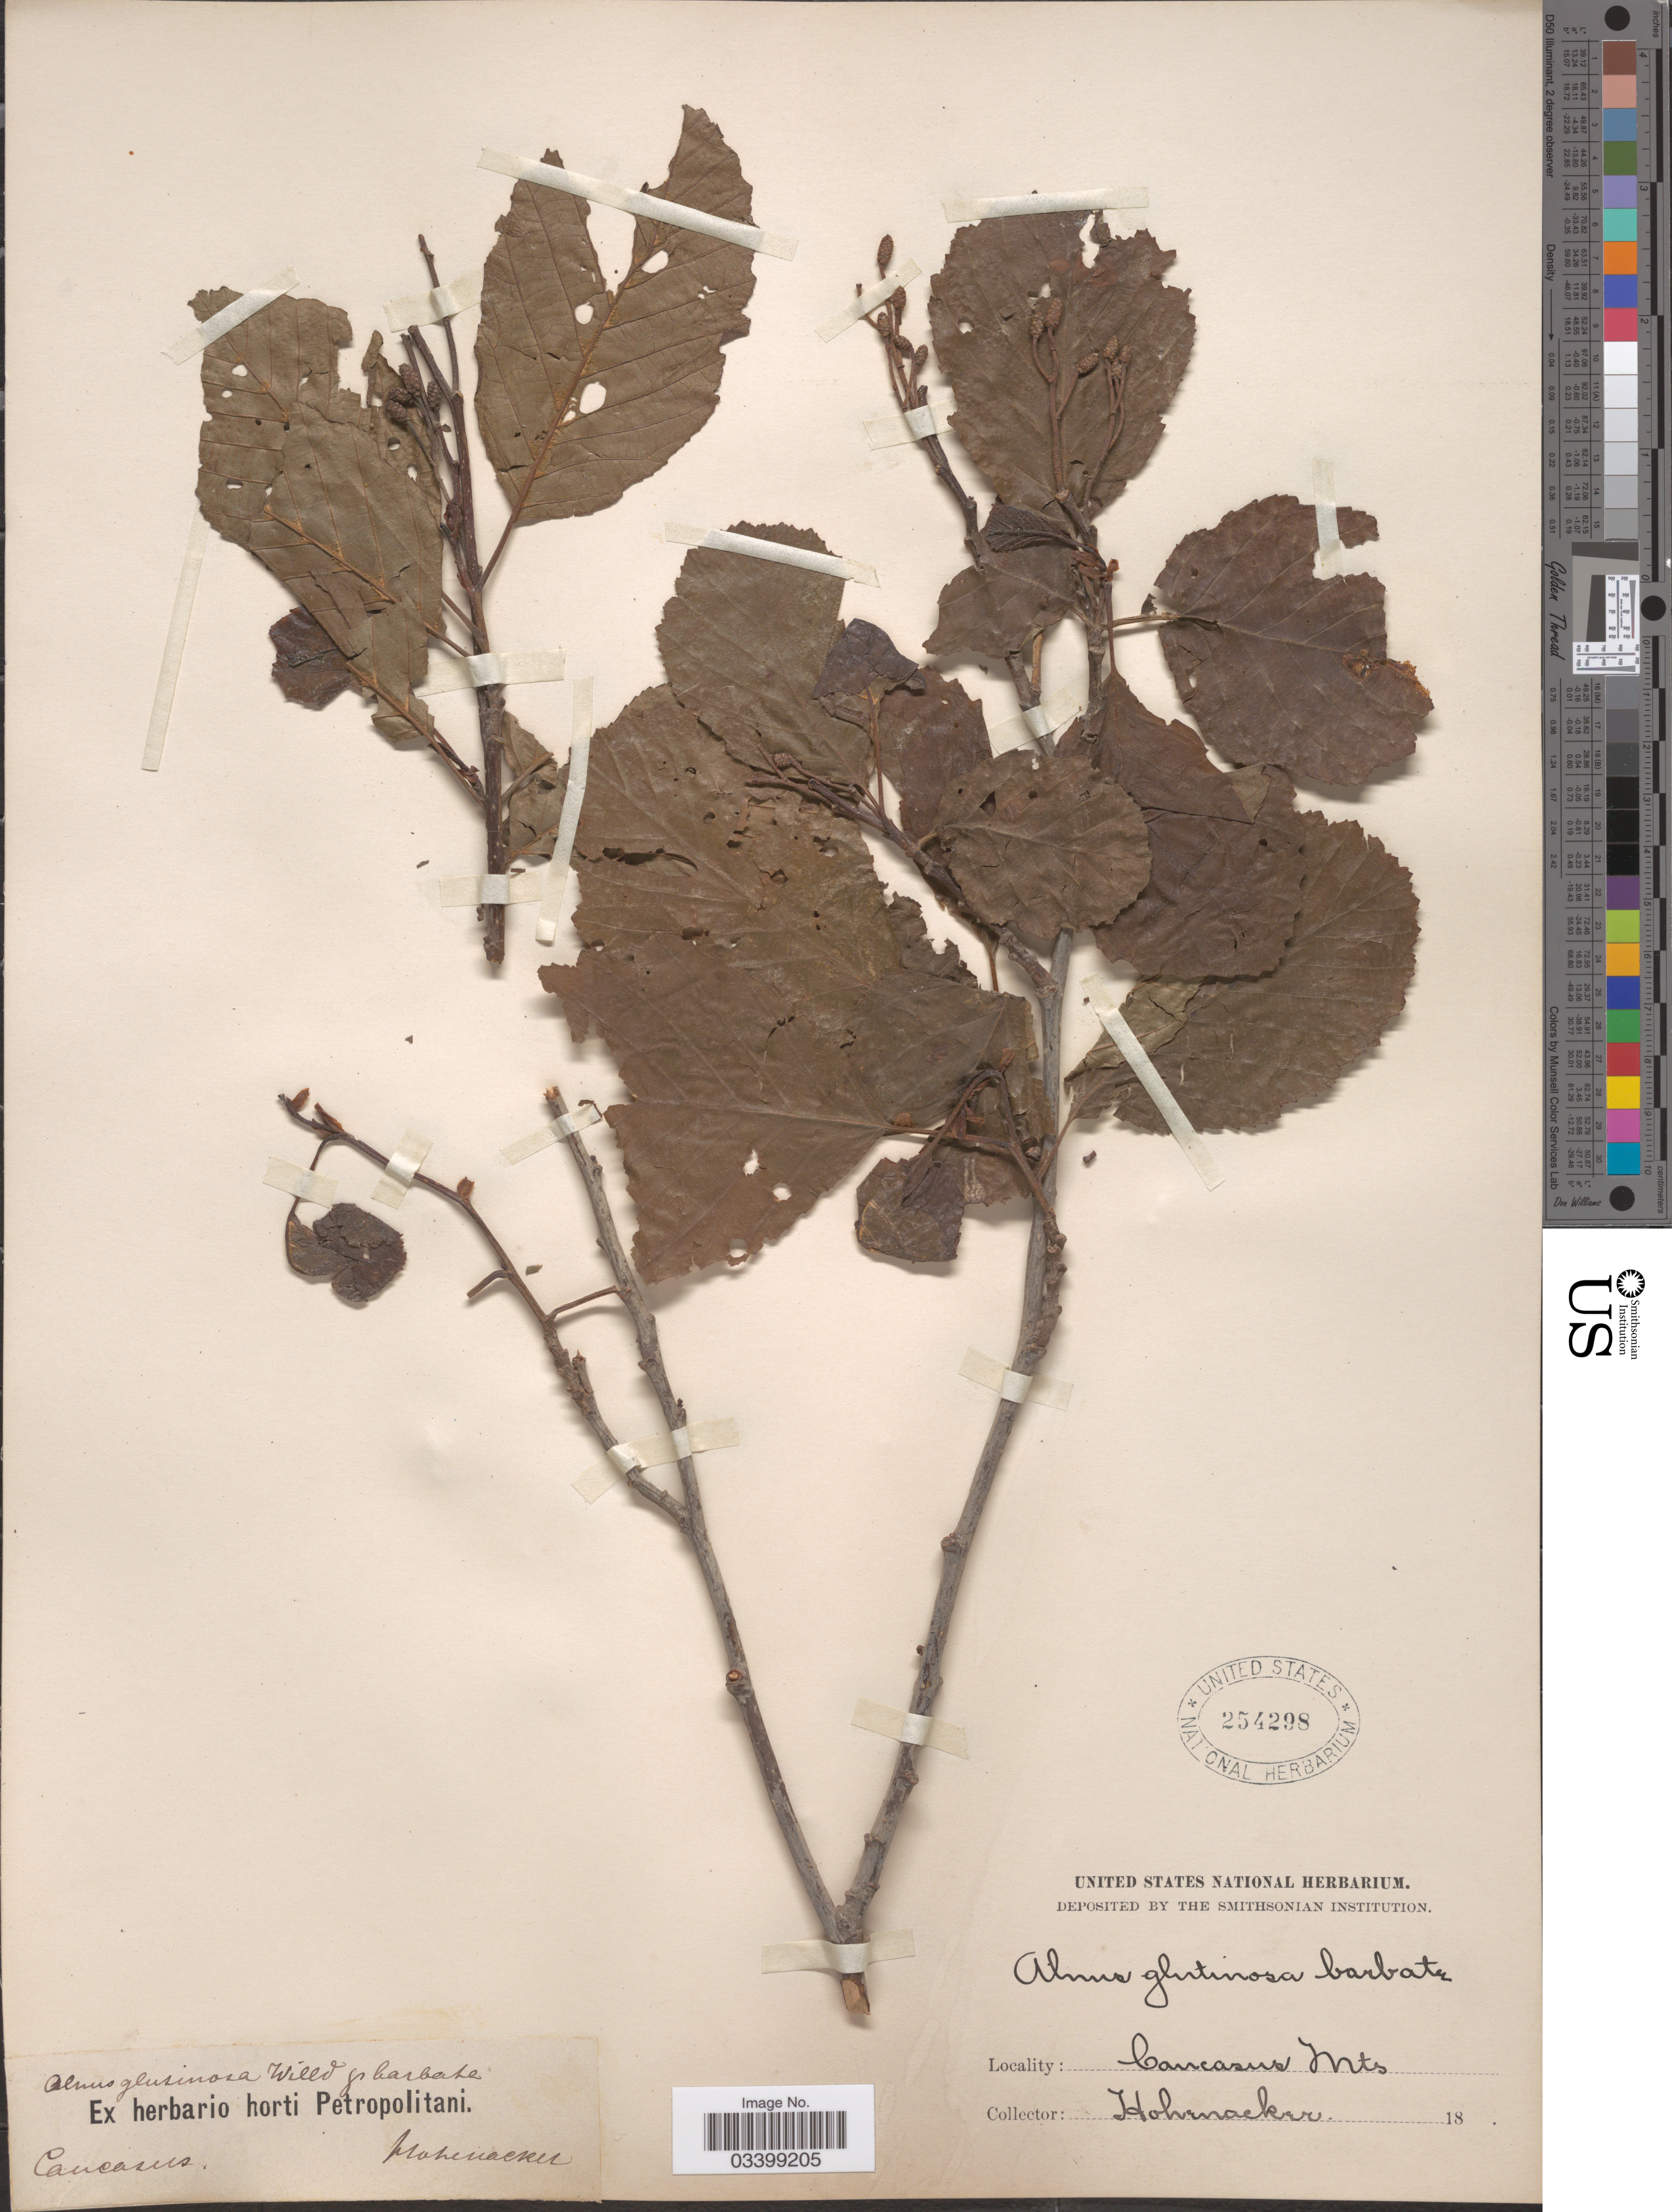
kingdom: Plantae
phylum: Tracheophyta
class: Magnoliopsida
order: Fagales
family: Betulaceae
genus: Alnus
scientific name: Alnus glutinosa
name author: (L.) Gaertn.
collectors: Hohenacker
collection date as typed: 18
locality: Caucasus. Caucasus Mts.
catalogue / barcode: US 254298